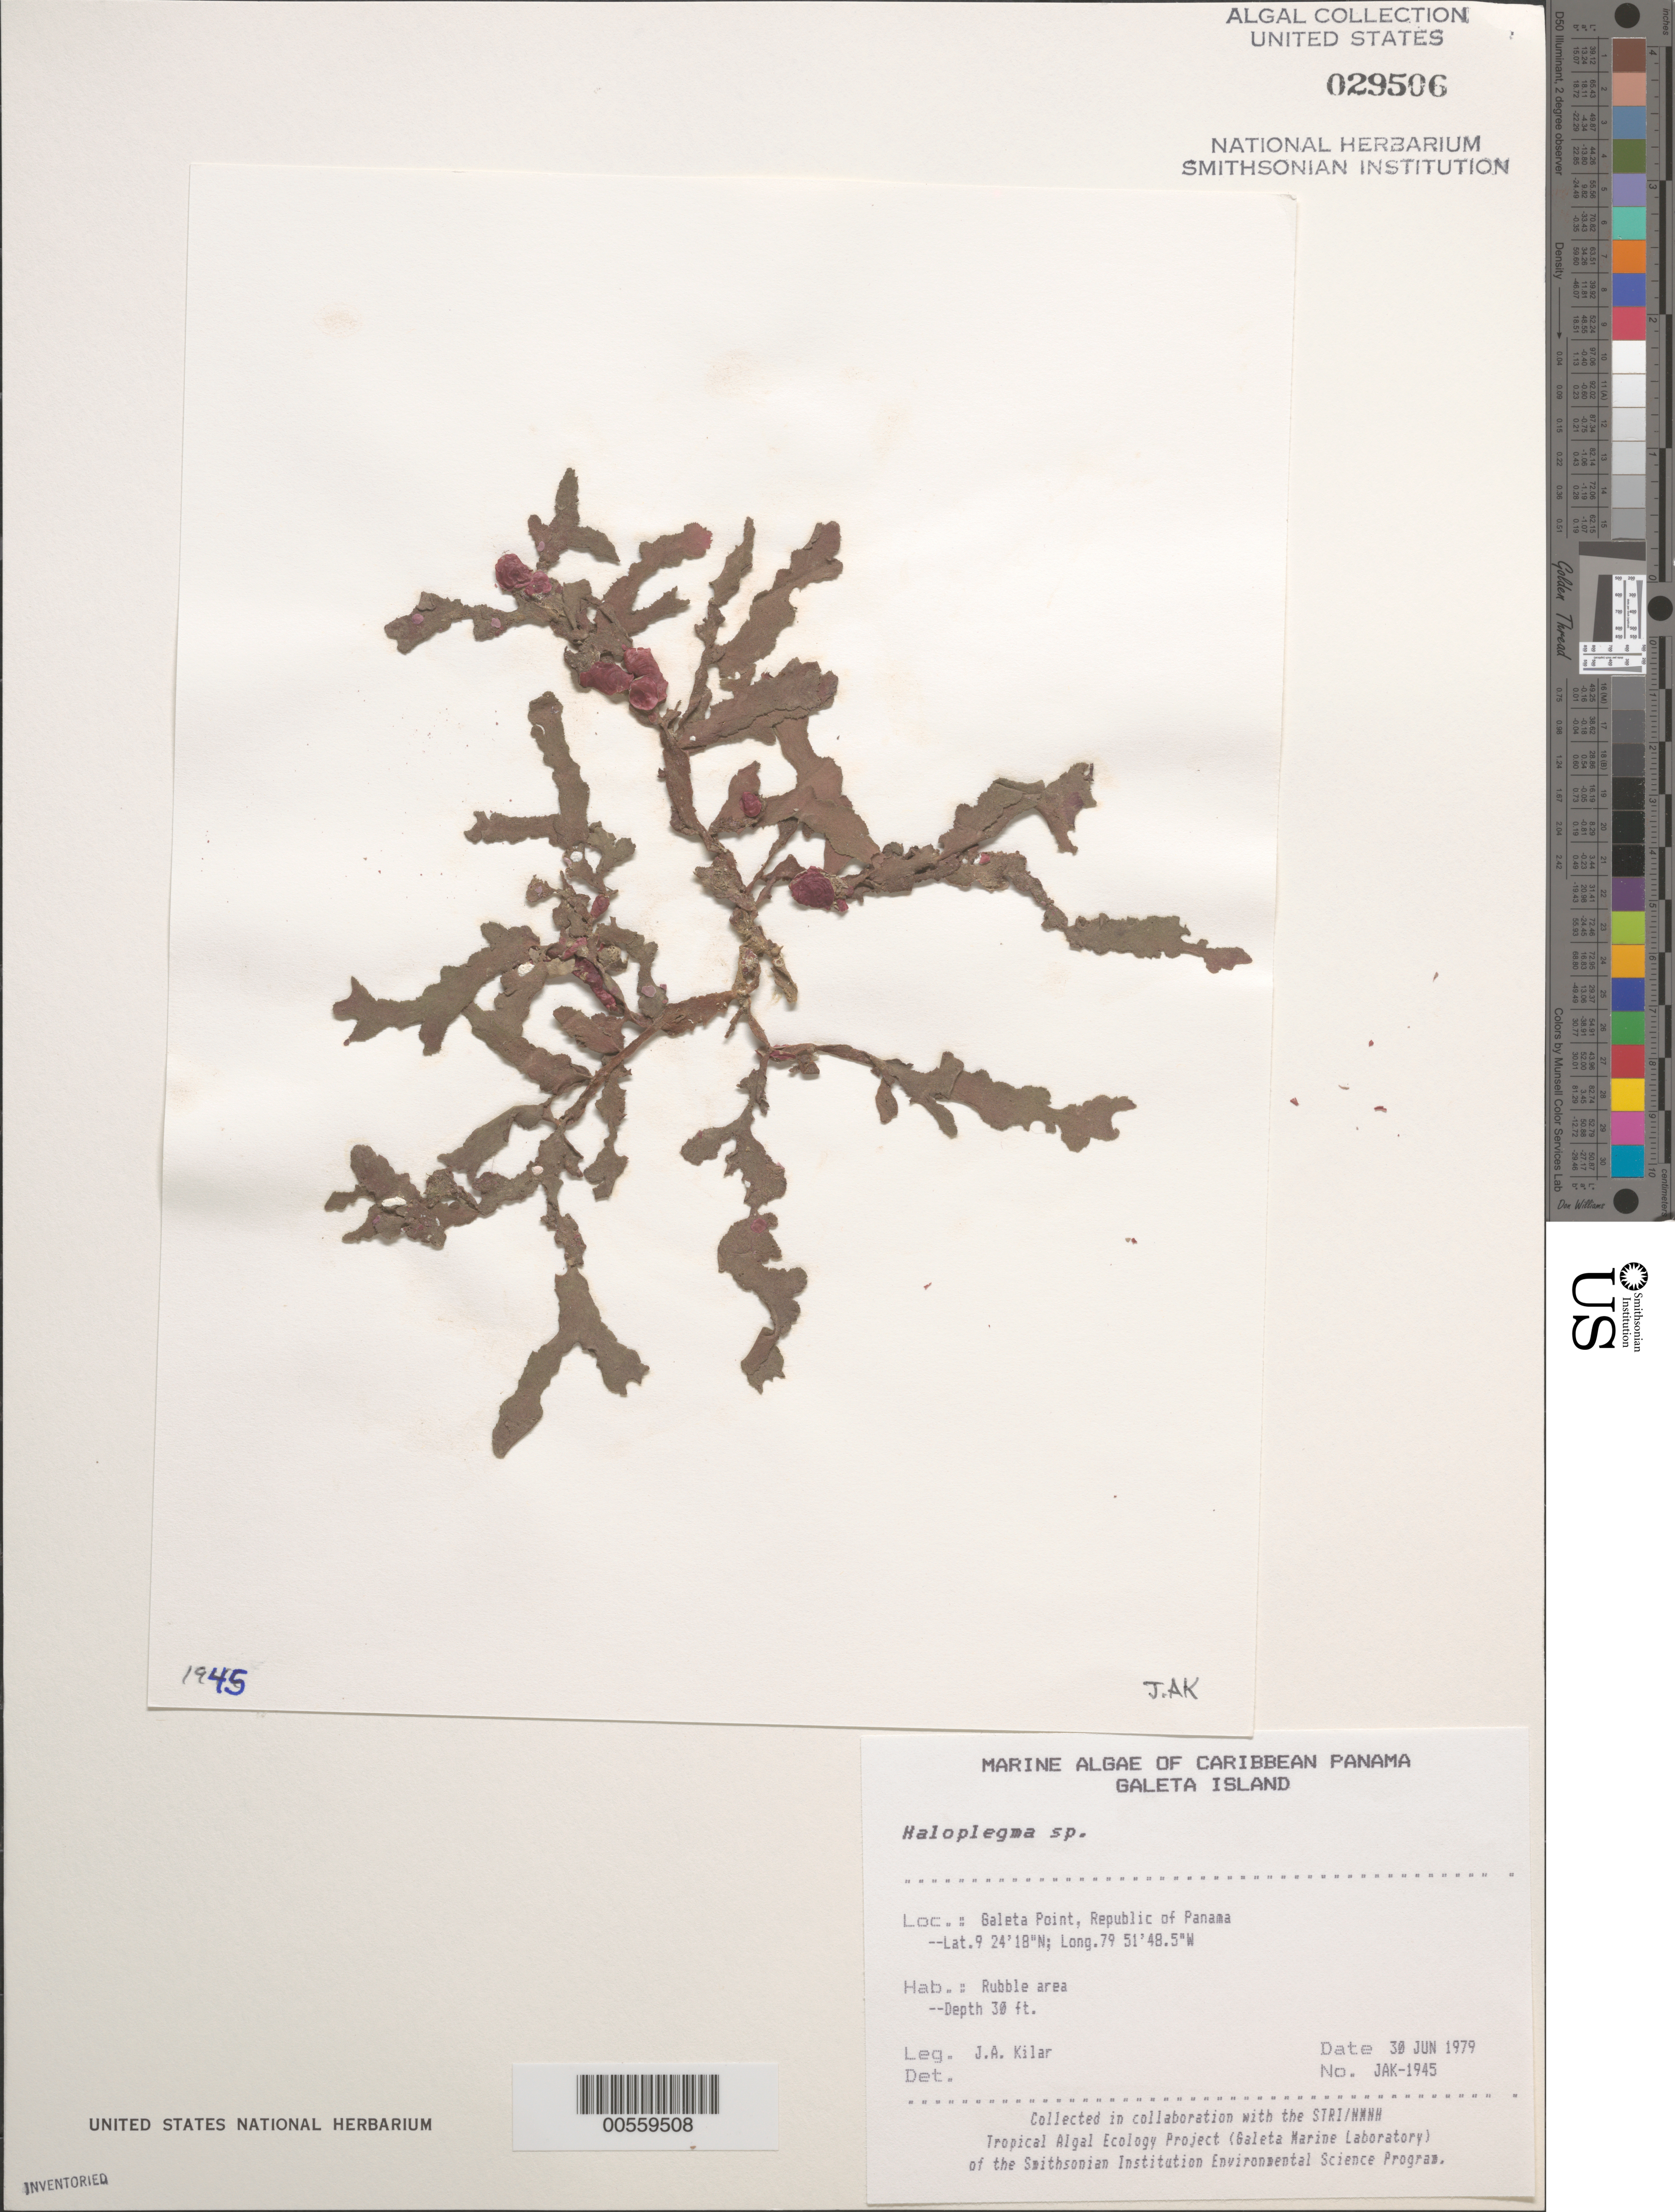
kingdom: Plantae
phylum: Rhodophyta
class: Florideophyceae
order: Ceramiales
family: Wrangeliaceae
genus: Haloplegma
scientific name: Haloplegma sp.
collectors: J. A. Kilar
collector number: JAK-1945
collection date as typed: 30 Jun 1979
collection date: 1979-06-30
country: Panama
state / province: Colón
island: Galeta Island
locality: Galeta Point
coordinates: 9 24' 18" N, 79 51' 48.5" W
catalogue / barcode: US 29506